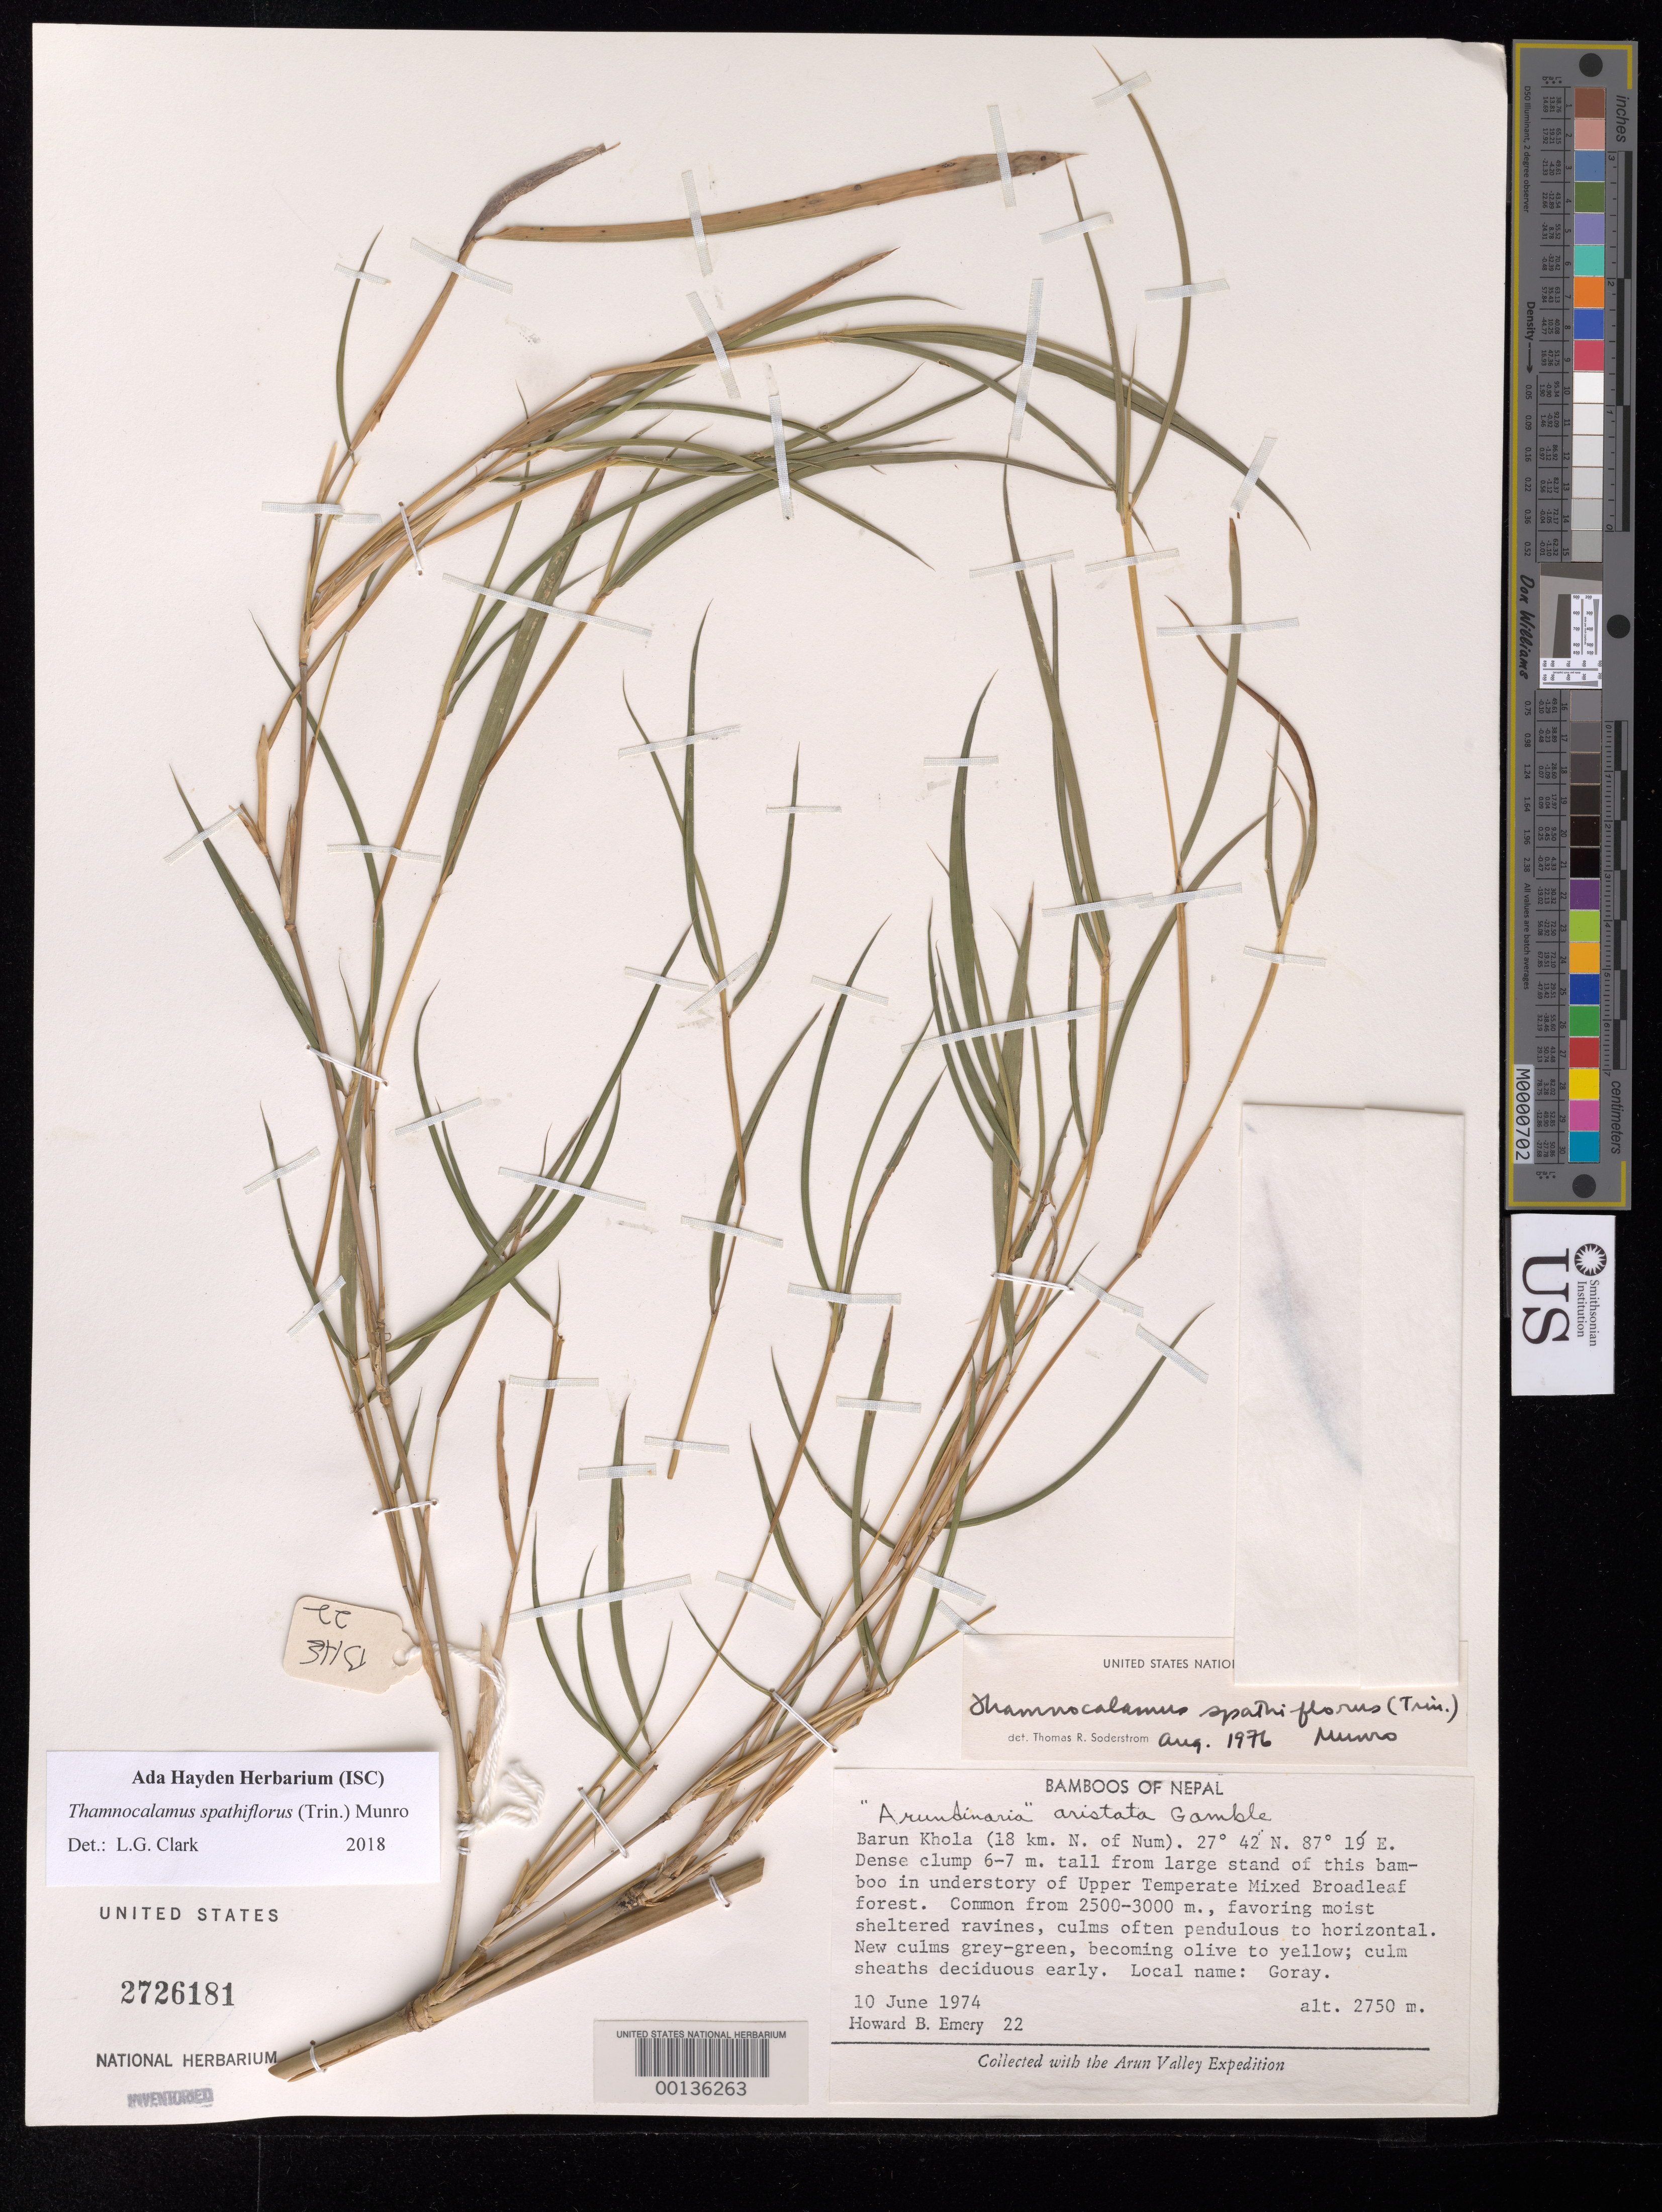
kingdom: Plantae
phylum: Tracheophyta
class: Liliopsida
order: Poales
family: Poaceae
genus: Thamnocalamus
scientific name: Thamnocalamus spathiflorus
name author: (Trin.) Munro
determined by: Clark, L. G.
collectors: H. B. Emery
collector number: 22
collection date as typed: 10 Jun 1974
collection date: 1974-06-10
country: Nepal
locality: Barun khola, lat 27 42'n: long 87 19'e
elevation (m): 2750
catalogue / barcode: US 2726181